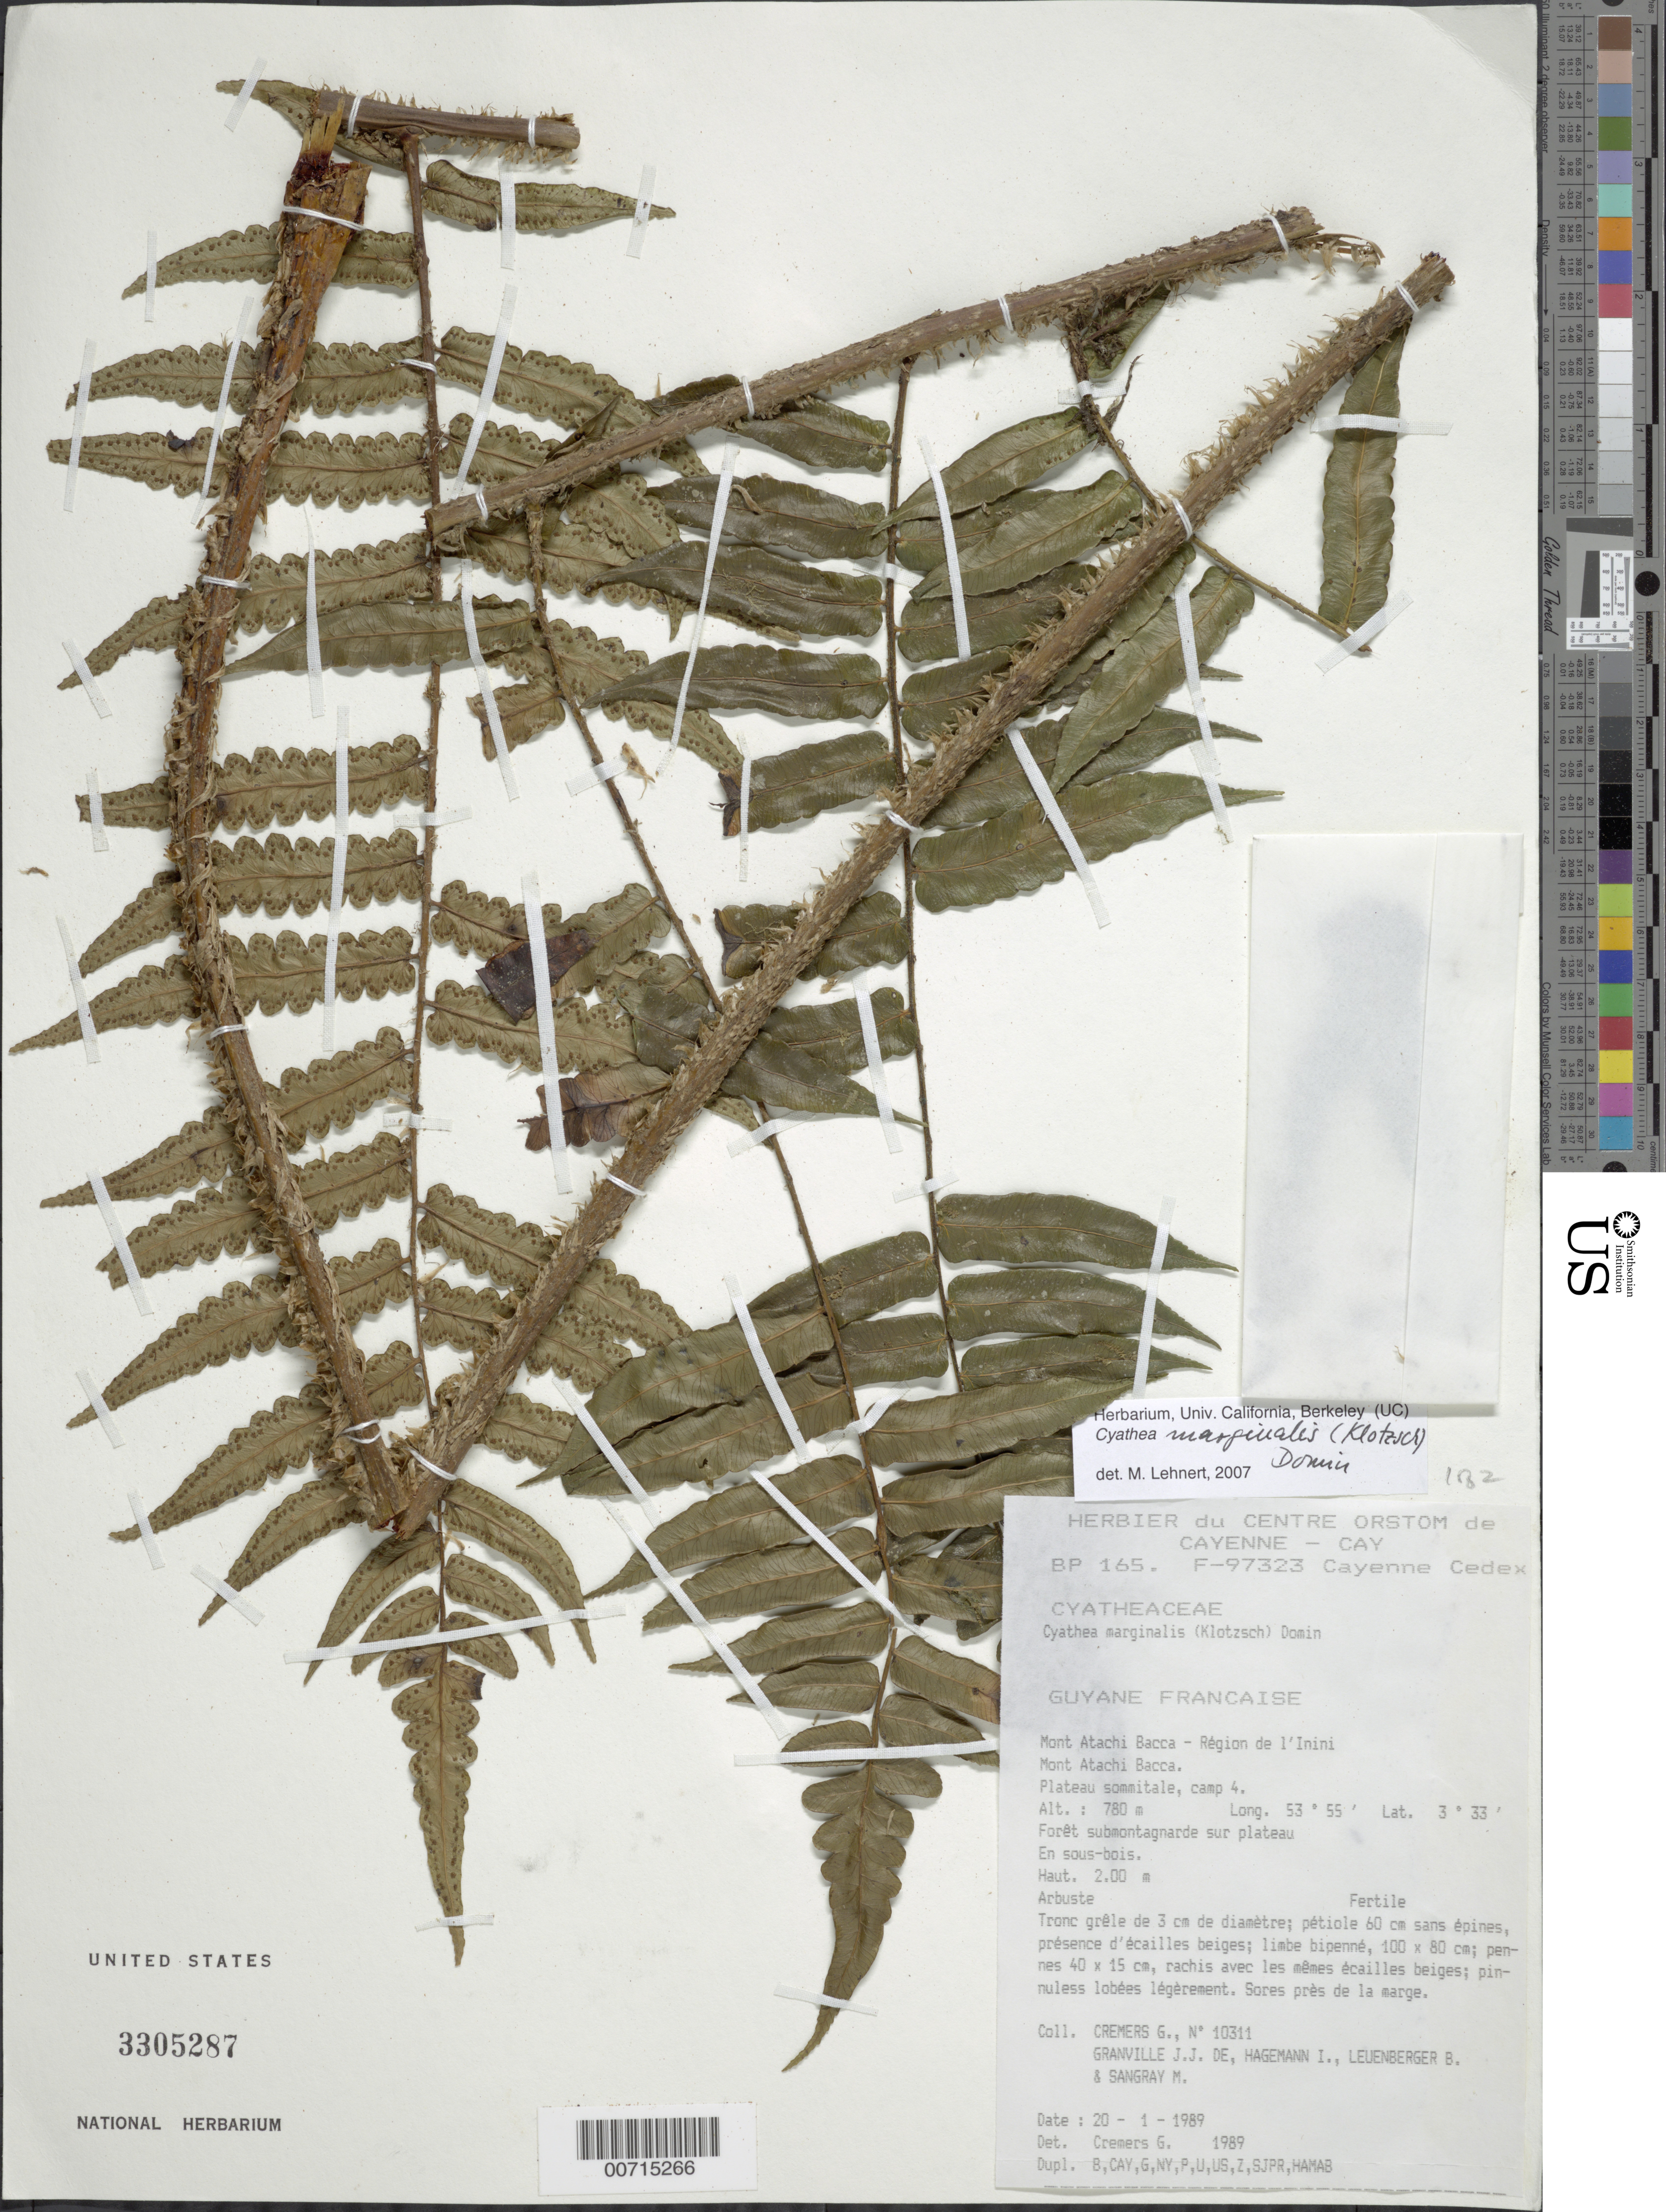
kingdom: Plantae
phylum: Tracheophyta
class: Polypodiopsida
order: Cyatheales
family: Cyatheaceae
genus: Cyathea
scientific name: Cyathea marginalis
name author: (Klotzsch) Domin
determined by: Cremers, Georges A.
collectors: G. Cremers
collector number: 10311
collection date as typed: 20-Jan-89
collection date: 1989-01-20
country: French Guiana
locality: Mont Atachi Bacca, région de l'Inini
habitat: Submontane forest, on plateau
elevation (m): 780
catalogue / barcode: US 3305287